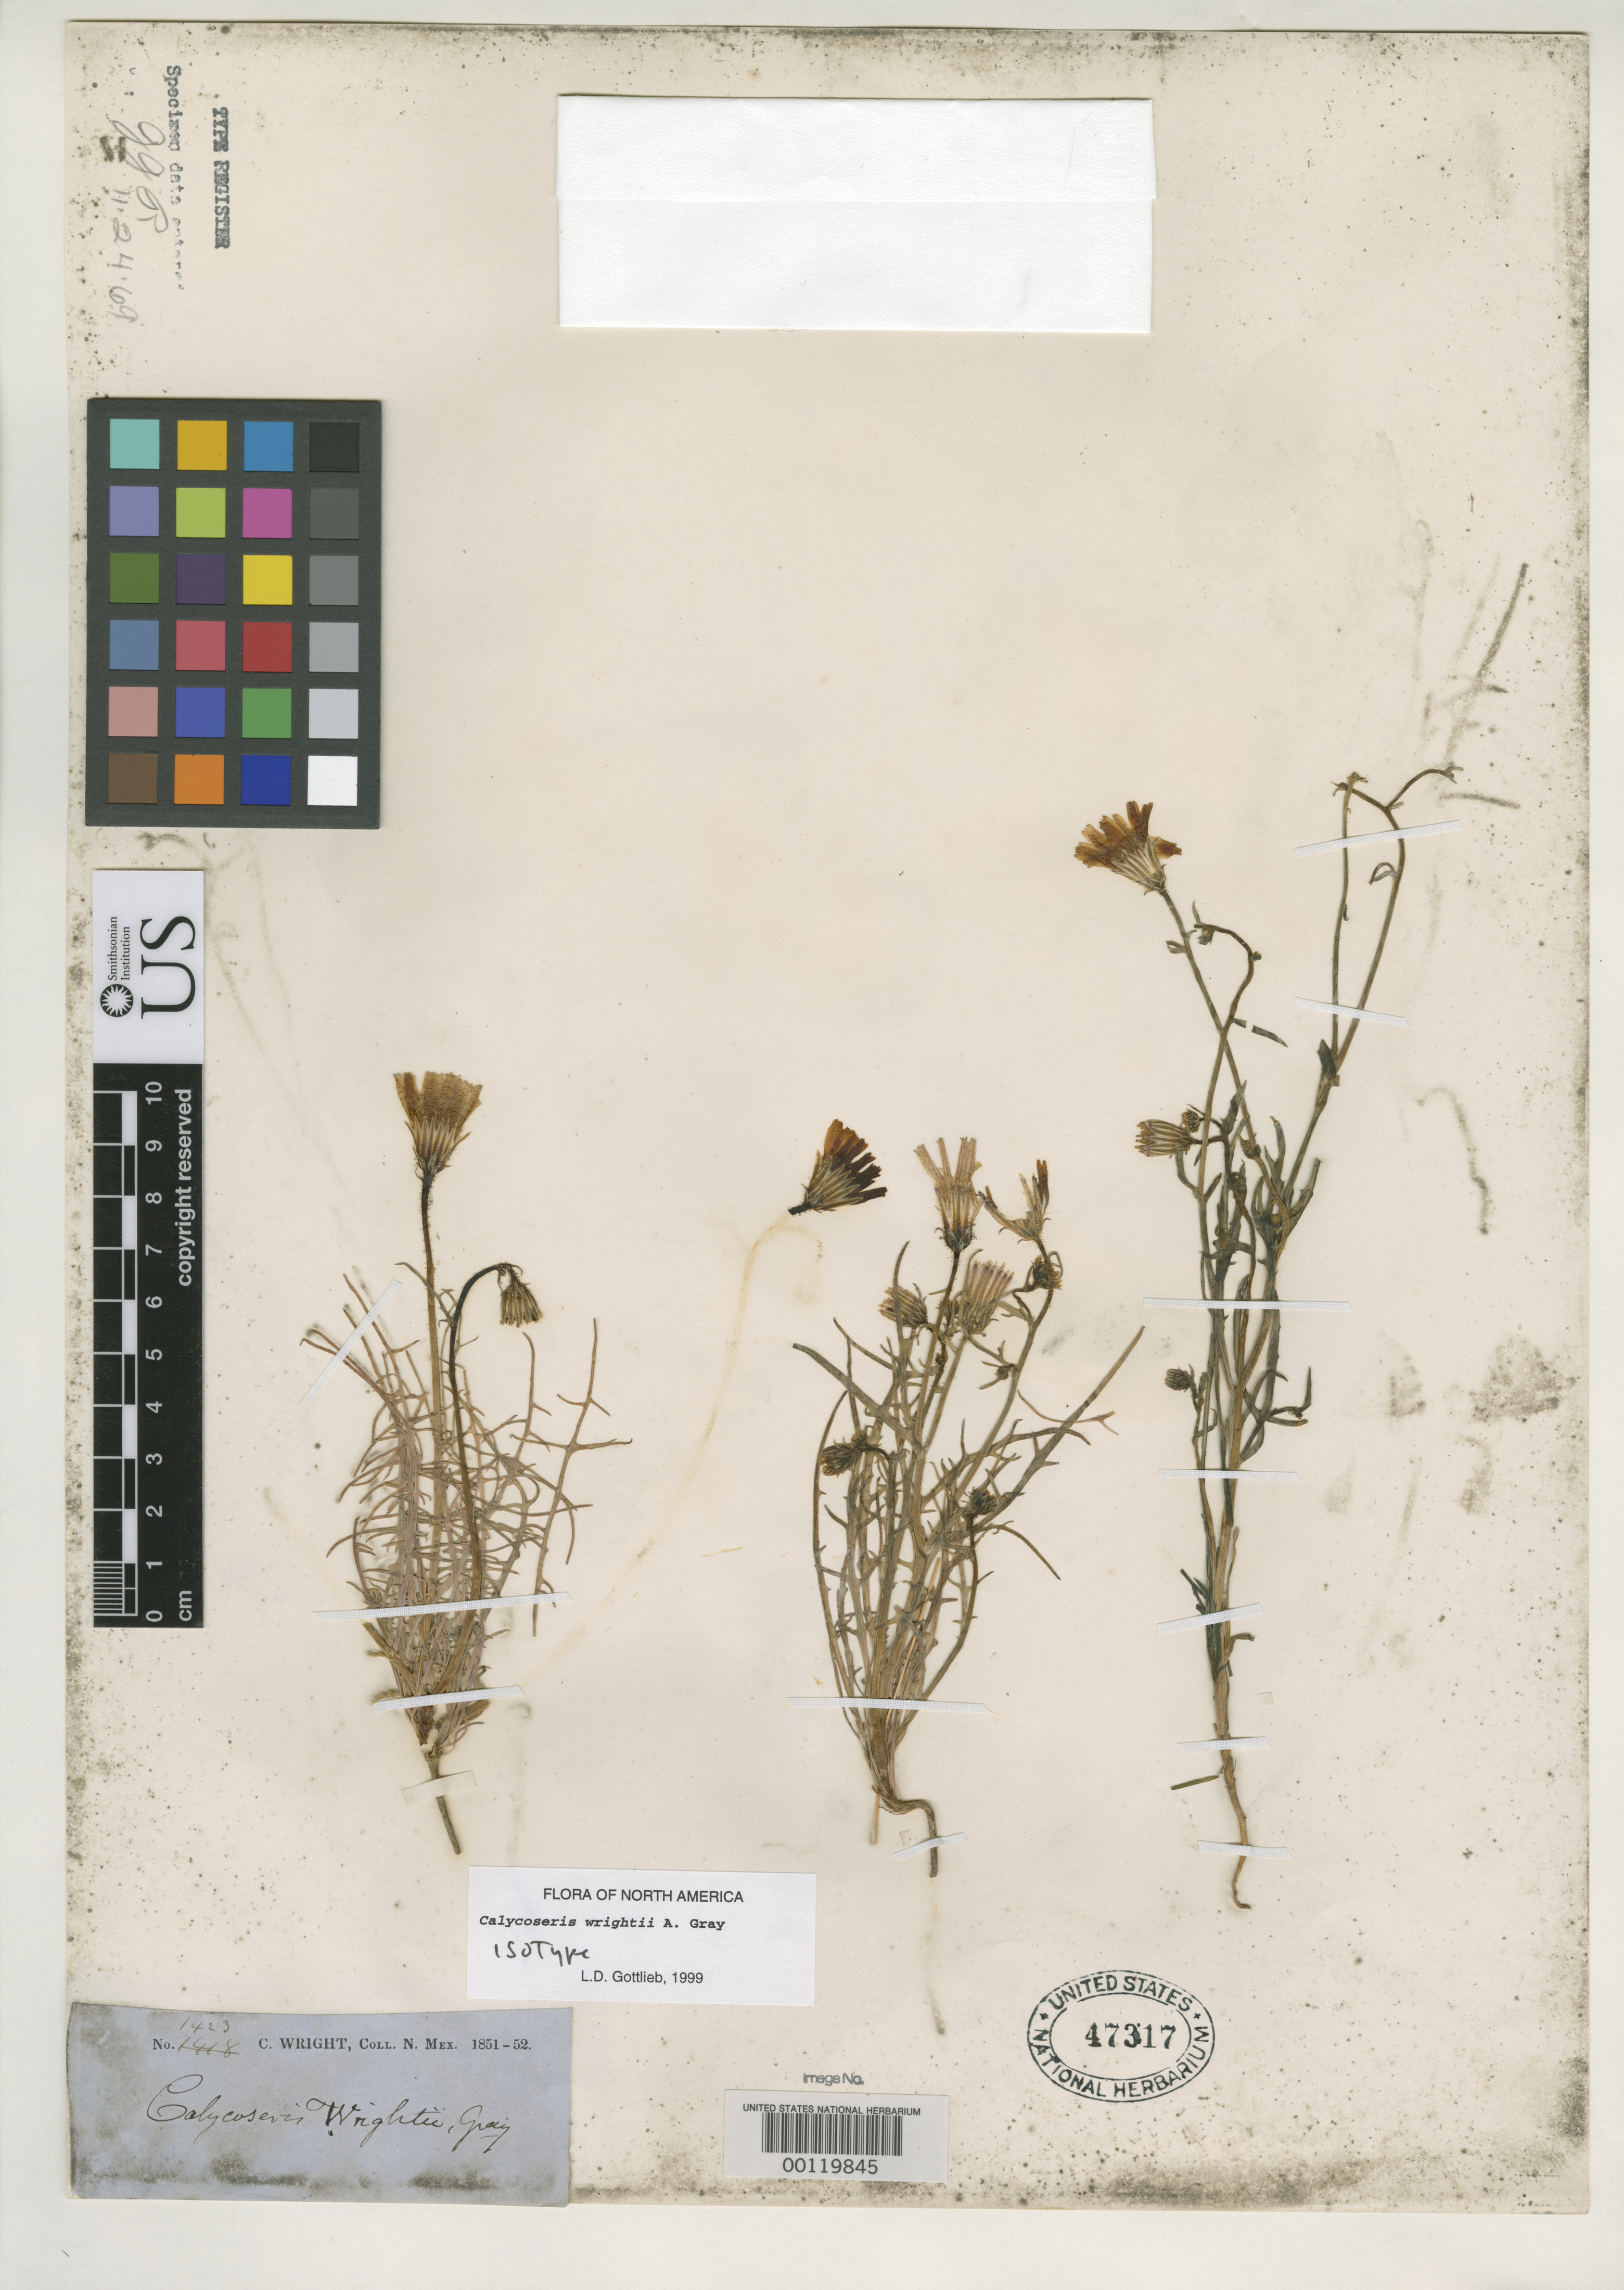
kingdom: Plantae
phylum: Tracheophyta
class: Magnoliopsida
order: Asterales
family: Asteraceae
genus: Calycoseris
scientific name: Calycoseris wrightii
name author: A. Gray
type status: Isotype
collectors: C. Wright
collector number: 1423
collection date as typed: Mar 1851 to -- Mar 1852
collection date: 1851-03/1852-03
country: United States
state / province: Texas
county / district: El Paso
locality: El Paso.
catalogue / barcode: US 47317